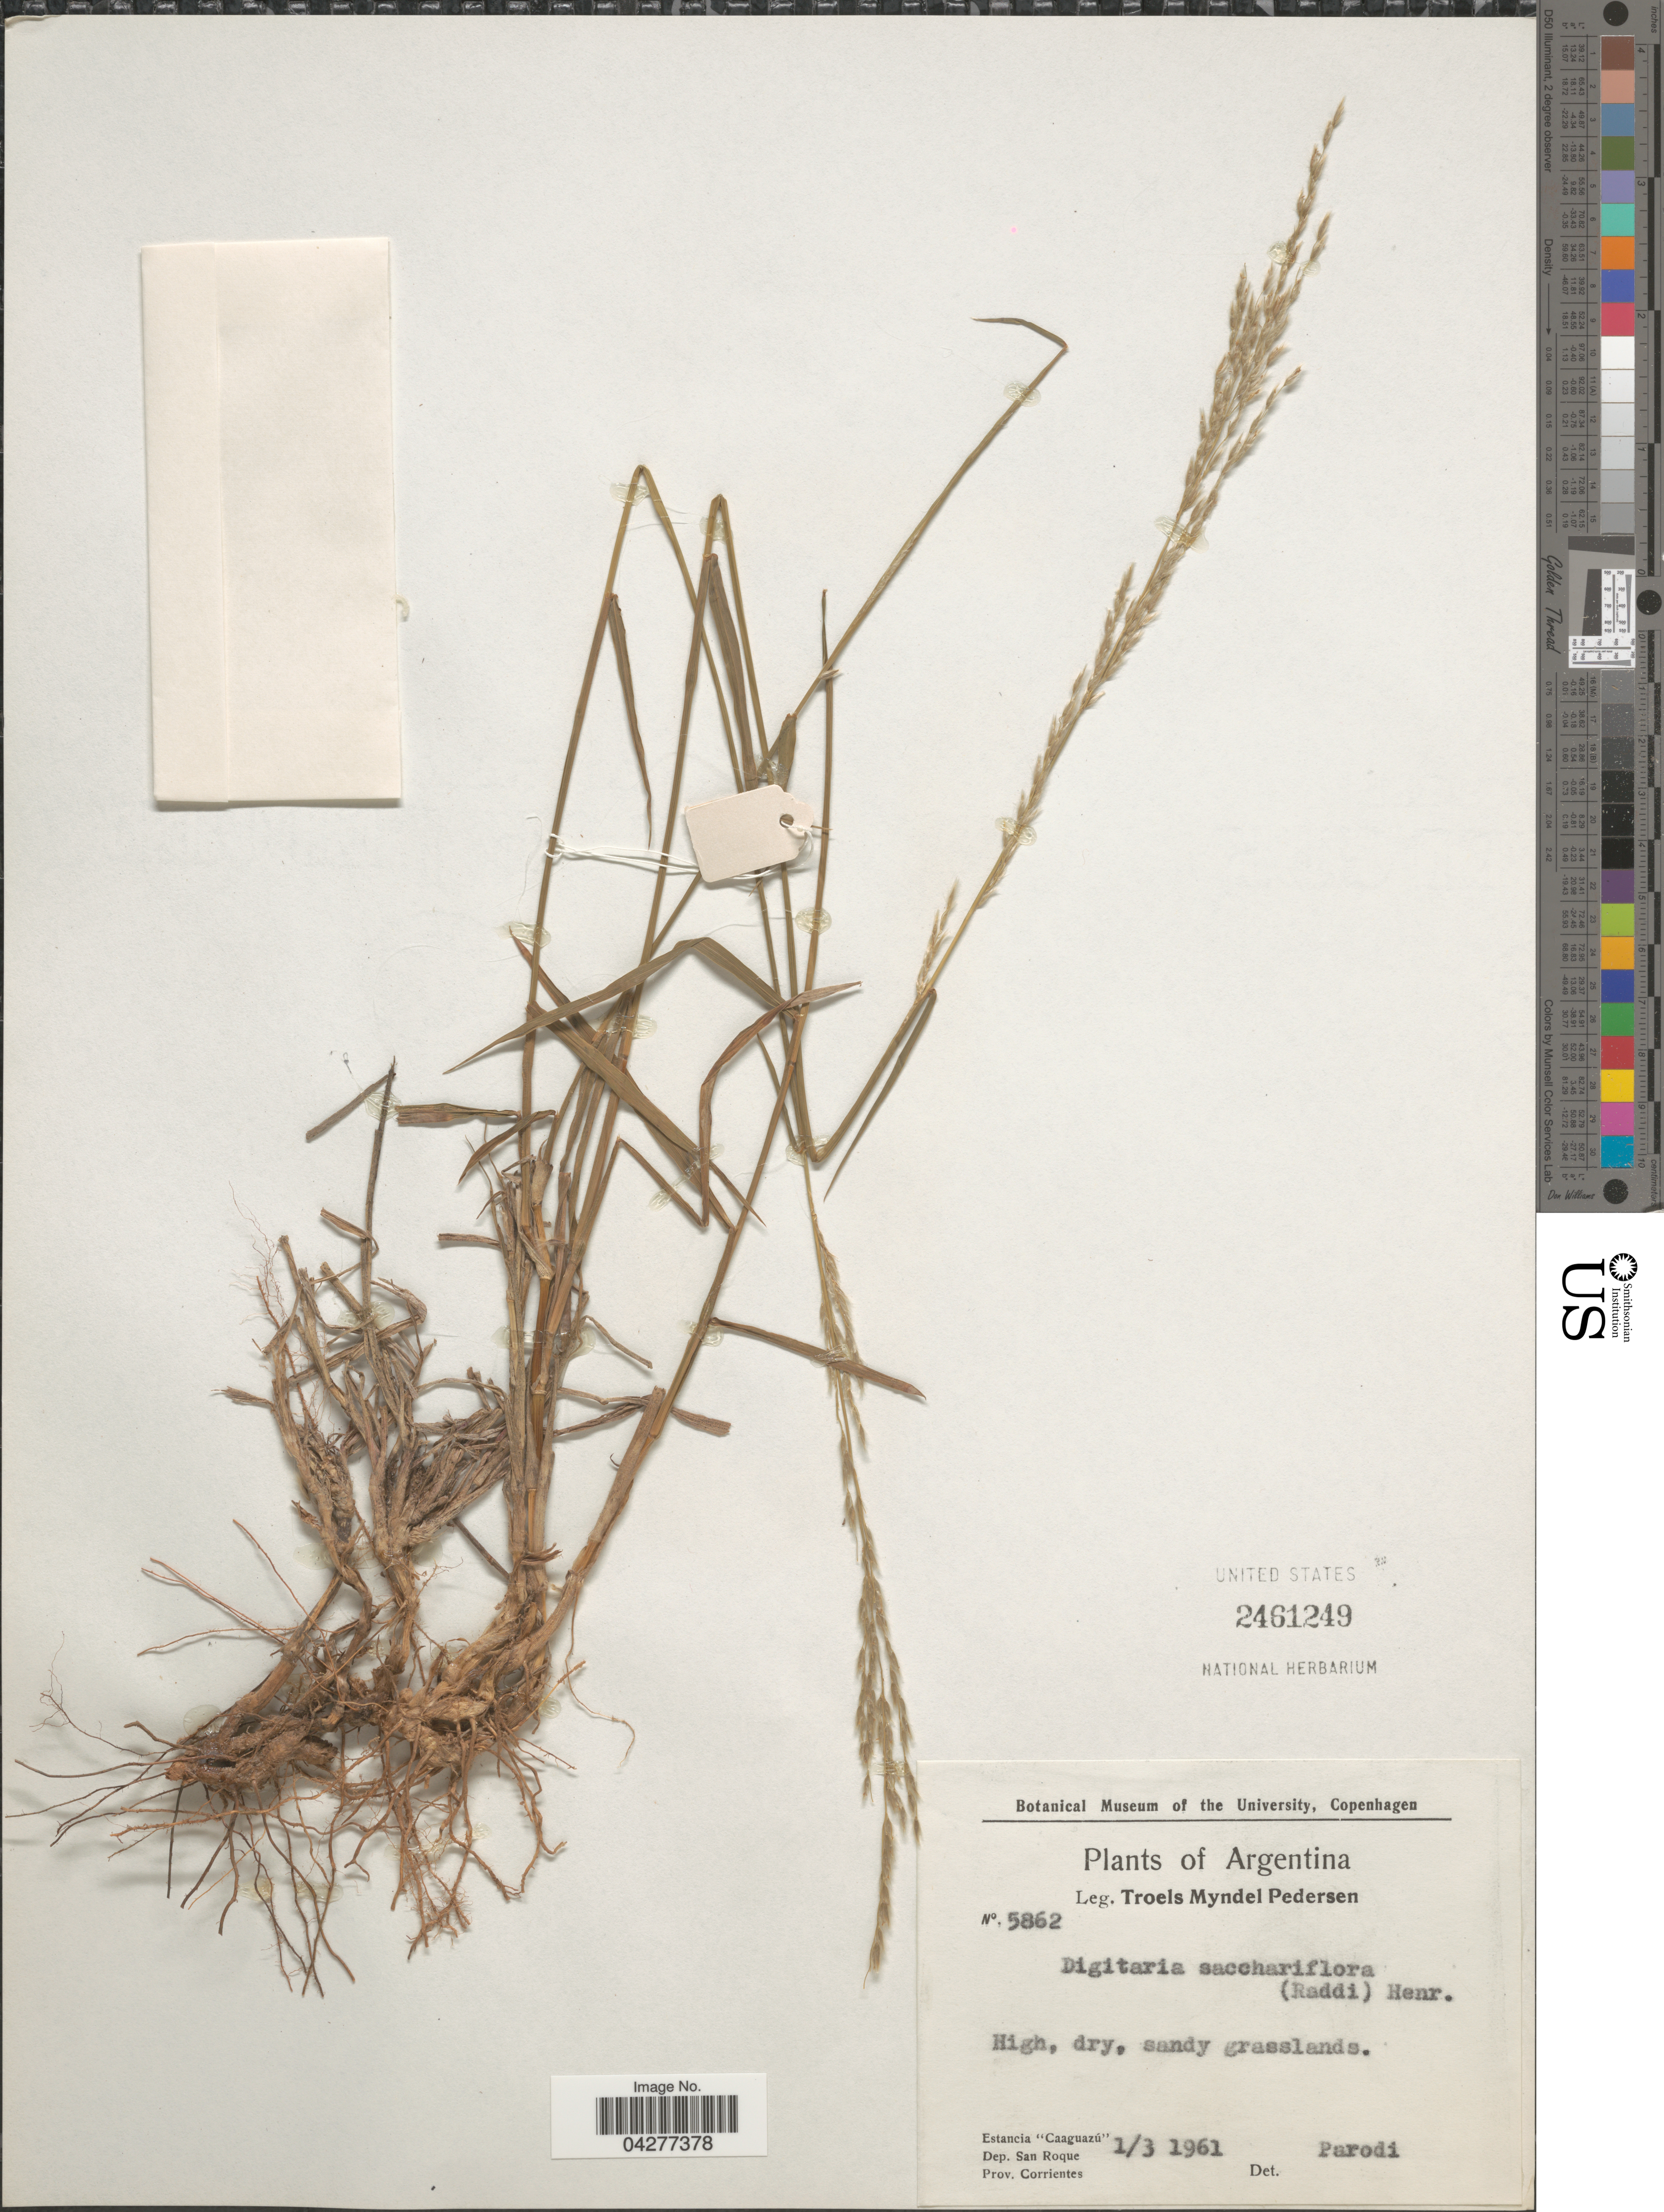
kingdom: Plantae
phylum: Tracheophyta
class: Liliopsida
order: Poales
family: Poaceae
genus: Digitaria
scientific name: Digitaria sacchariflora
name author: (Nees) Henr.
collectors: T. Pederson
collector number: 5862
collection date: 1961-03-01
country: Argentina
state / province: Corrientes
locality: Estancia "Caaguazú". Dep. San Roque.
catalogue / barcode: US 2461249